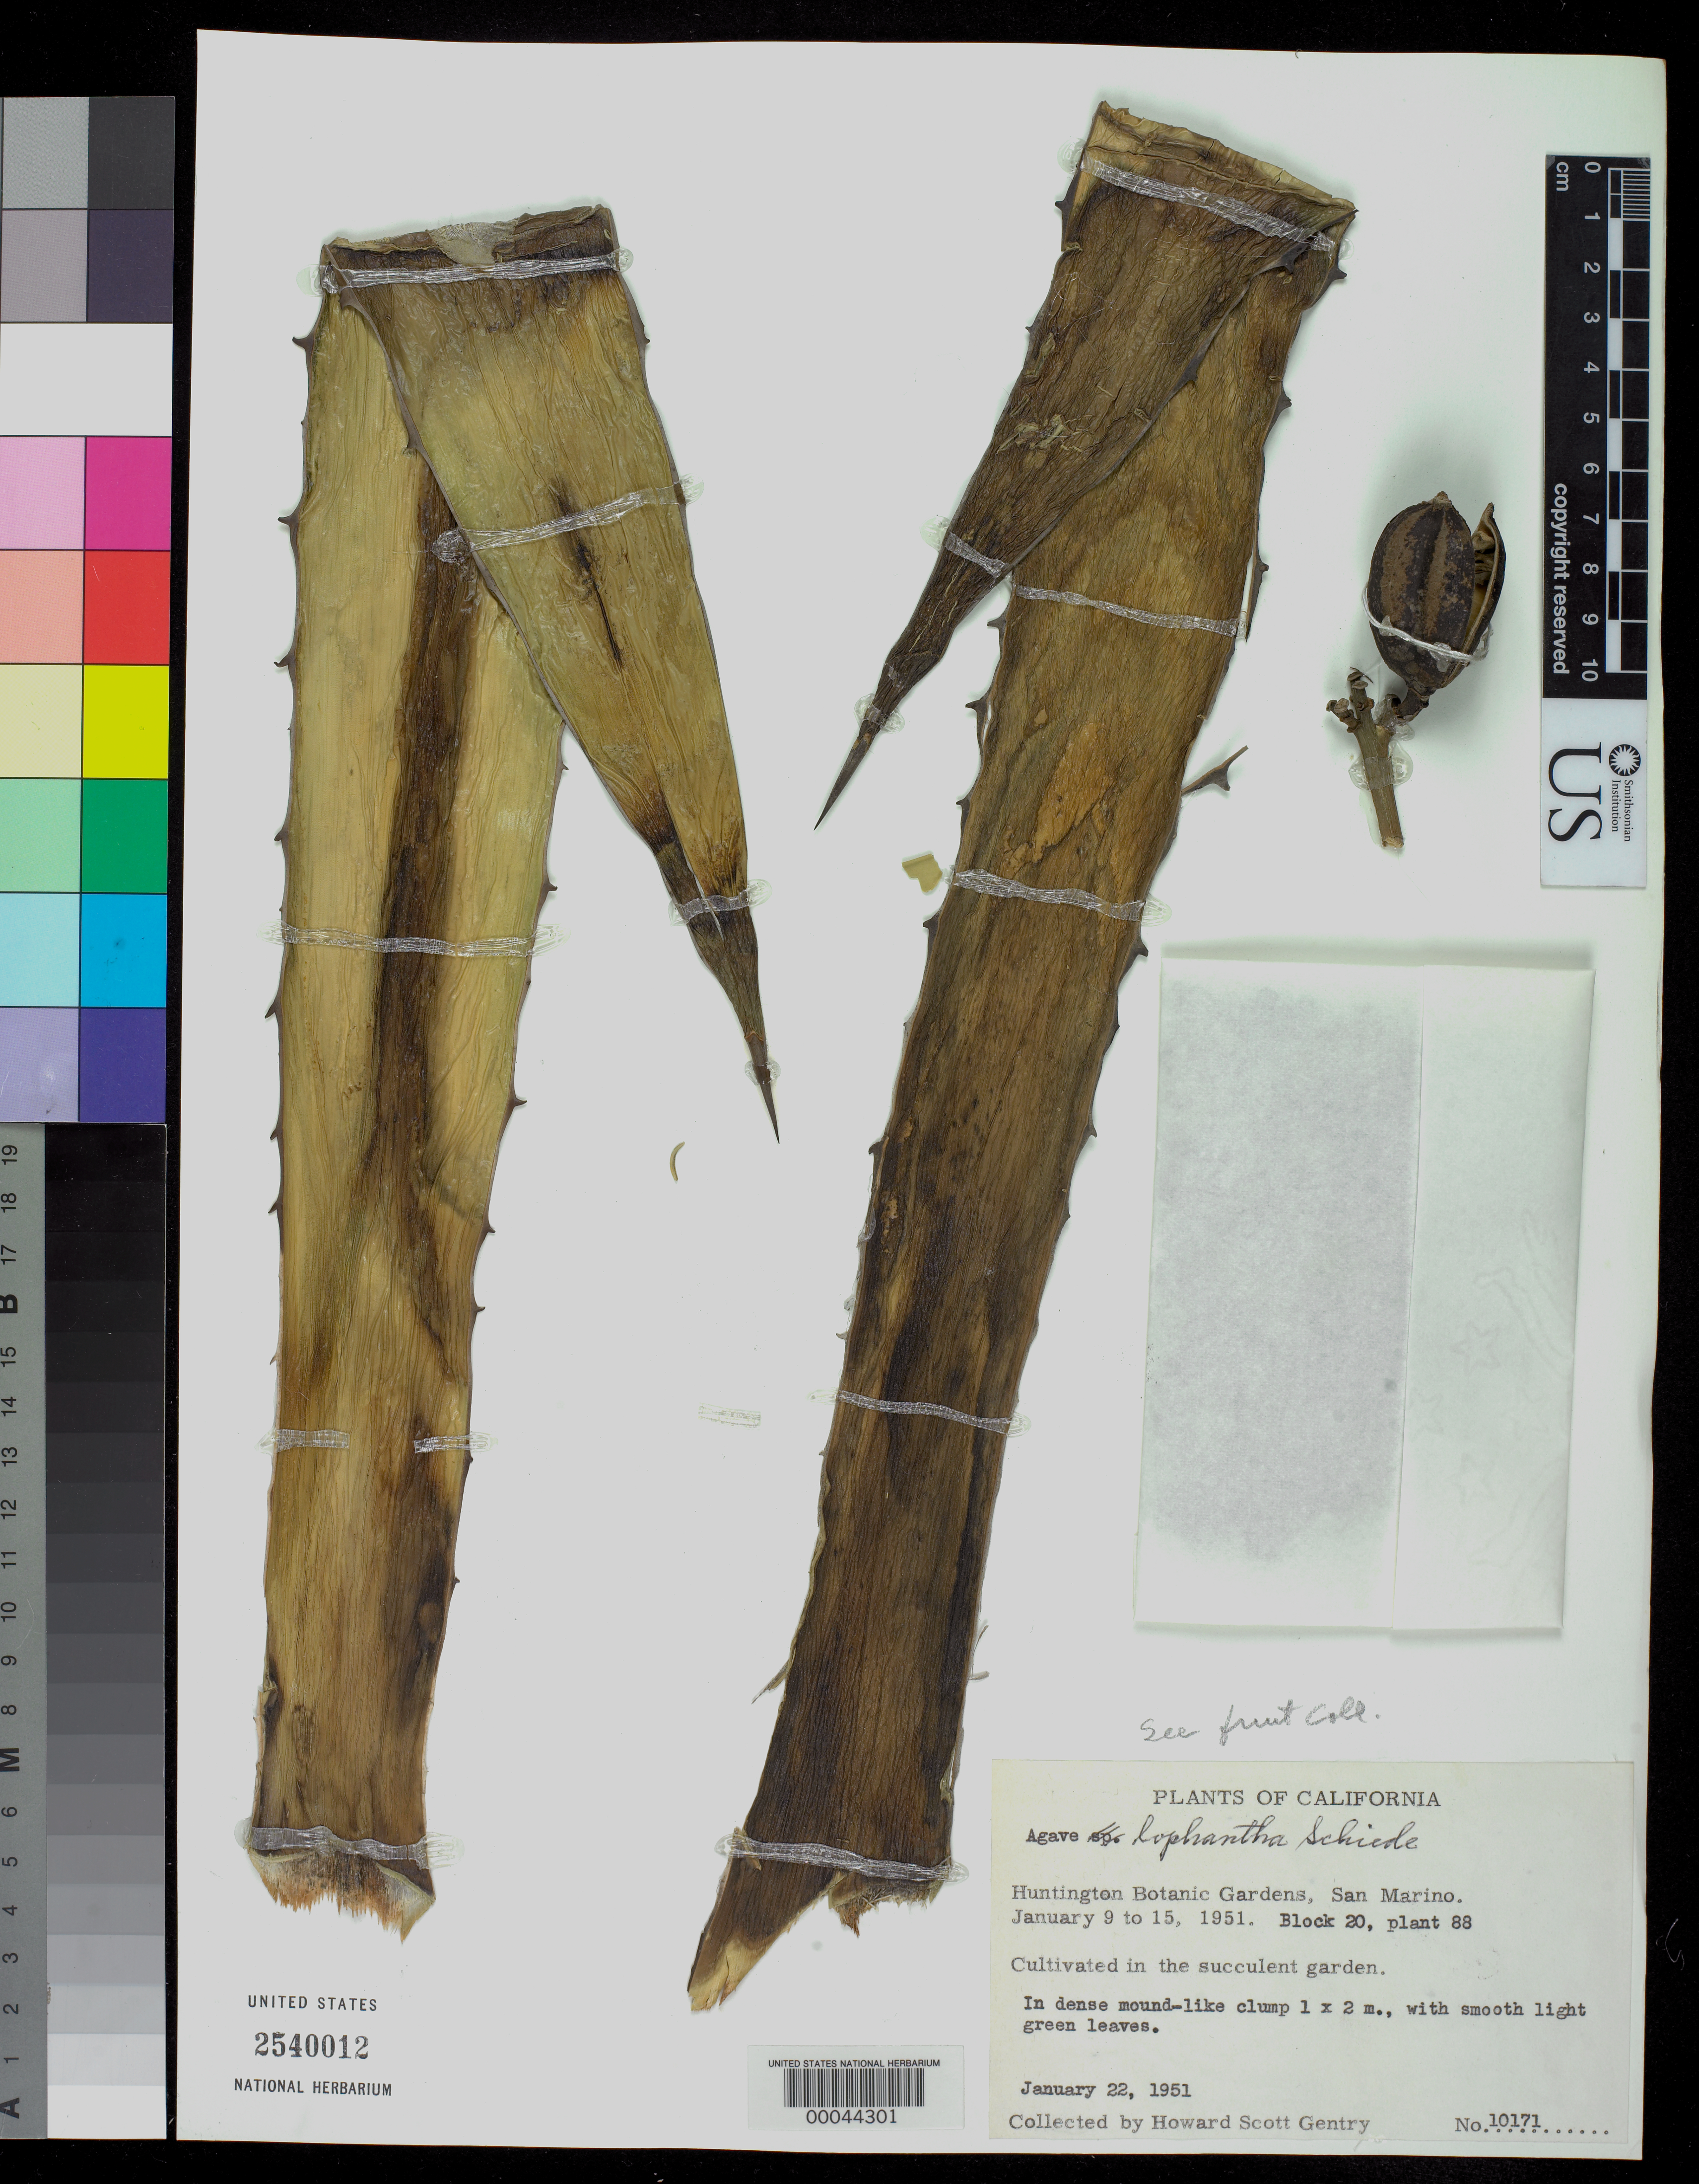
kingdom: Plantae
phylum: Tracheophyta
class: Liliopsida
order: Asparagales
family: Asparagaceae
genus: Agave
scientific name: Agave lophantha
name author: Schiede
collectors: H. S. Gentry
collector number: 10171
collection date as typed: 22 Jan 1951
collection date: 1951-01-22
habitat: In succulent garden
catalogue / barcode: US 2540012